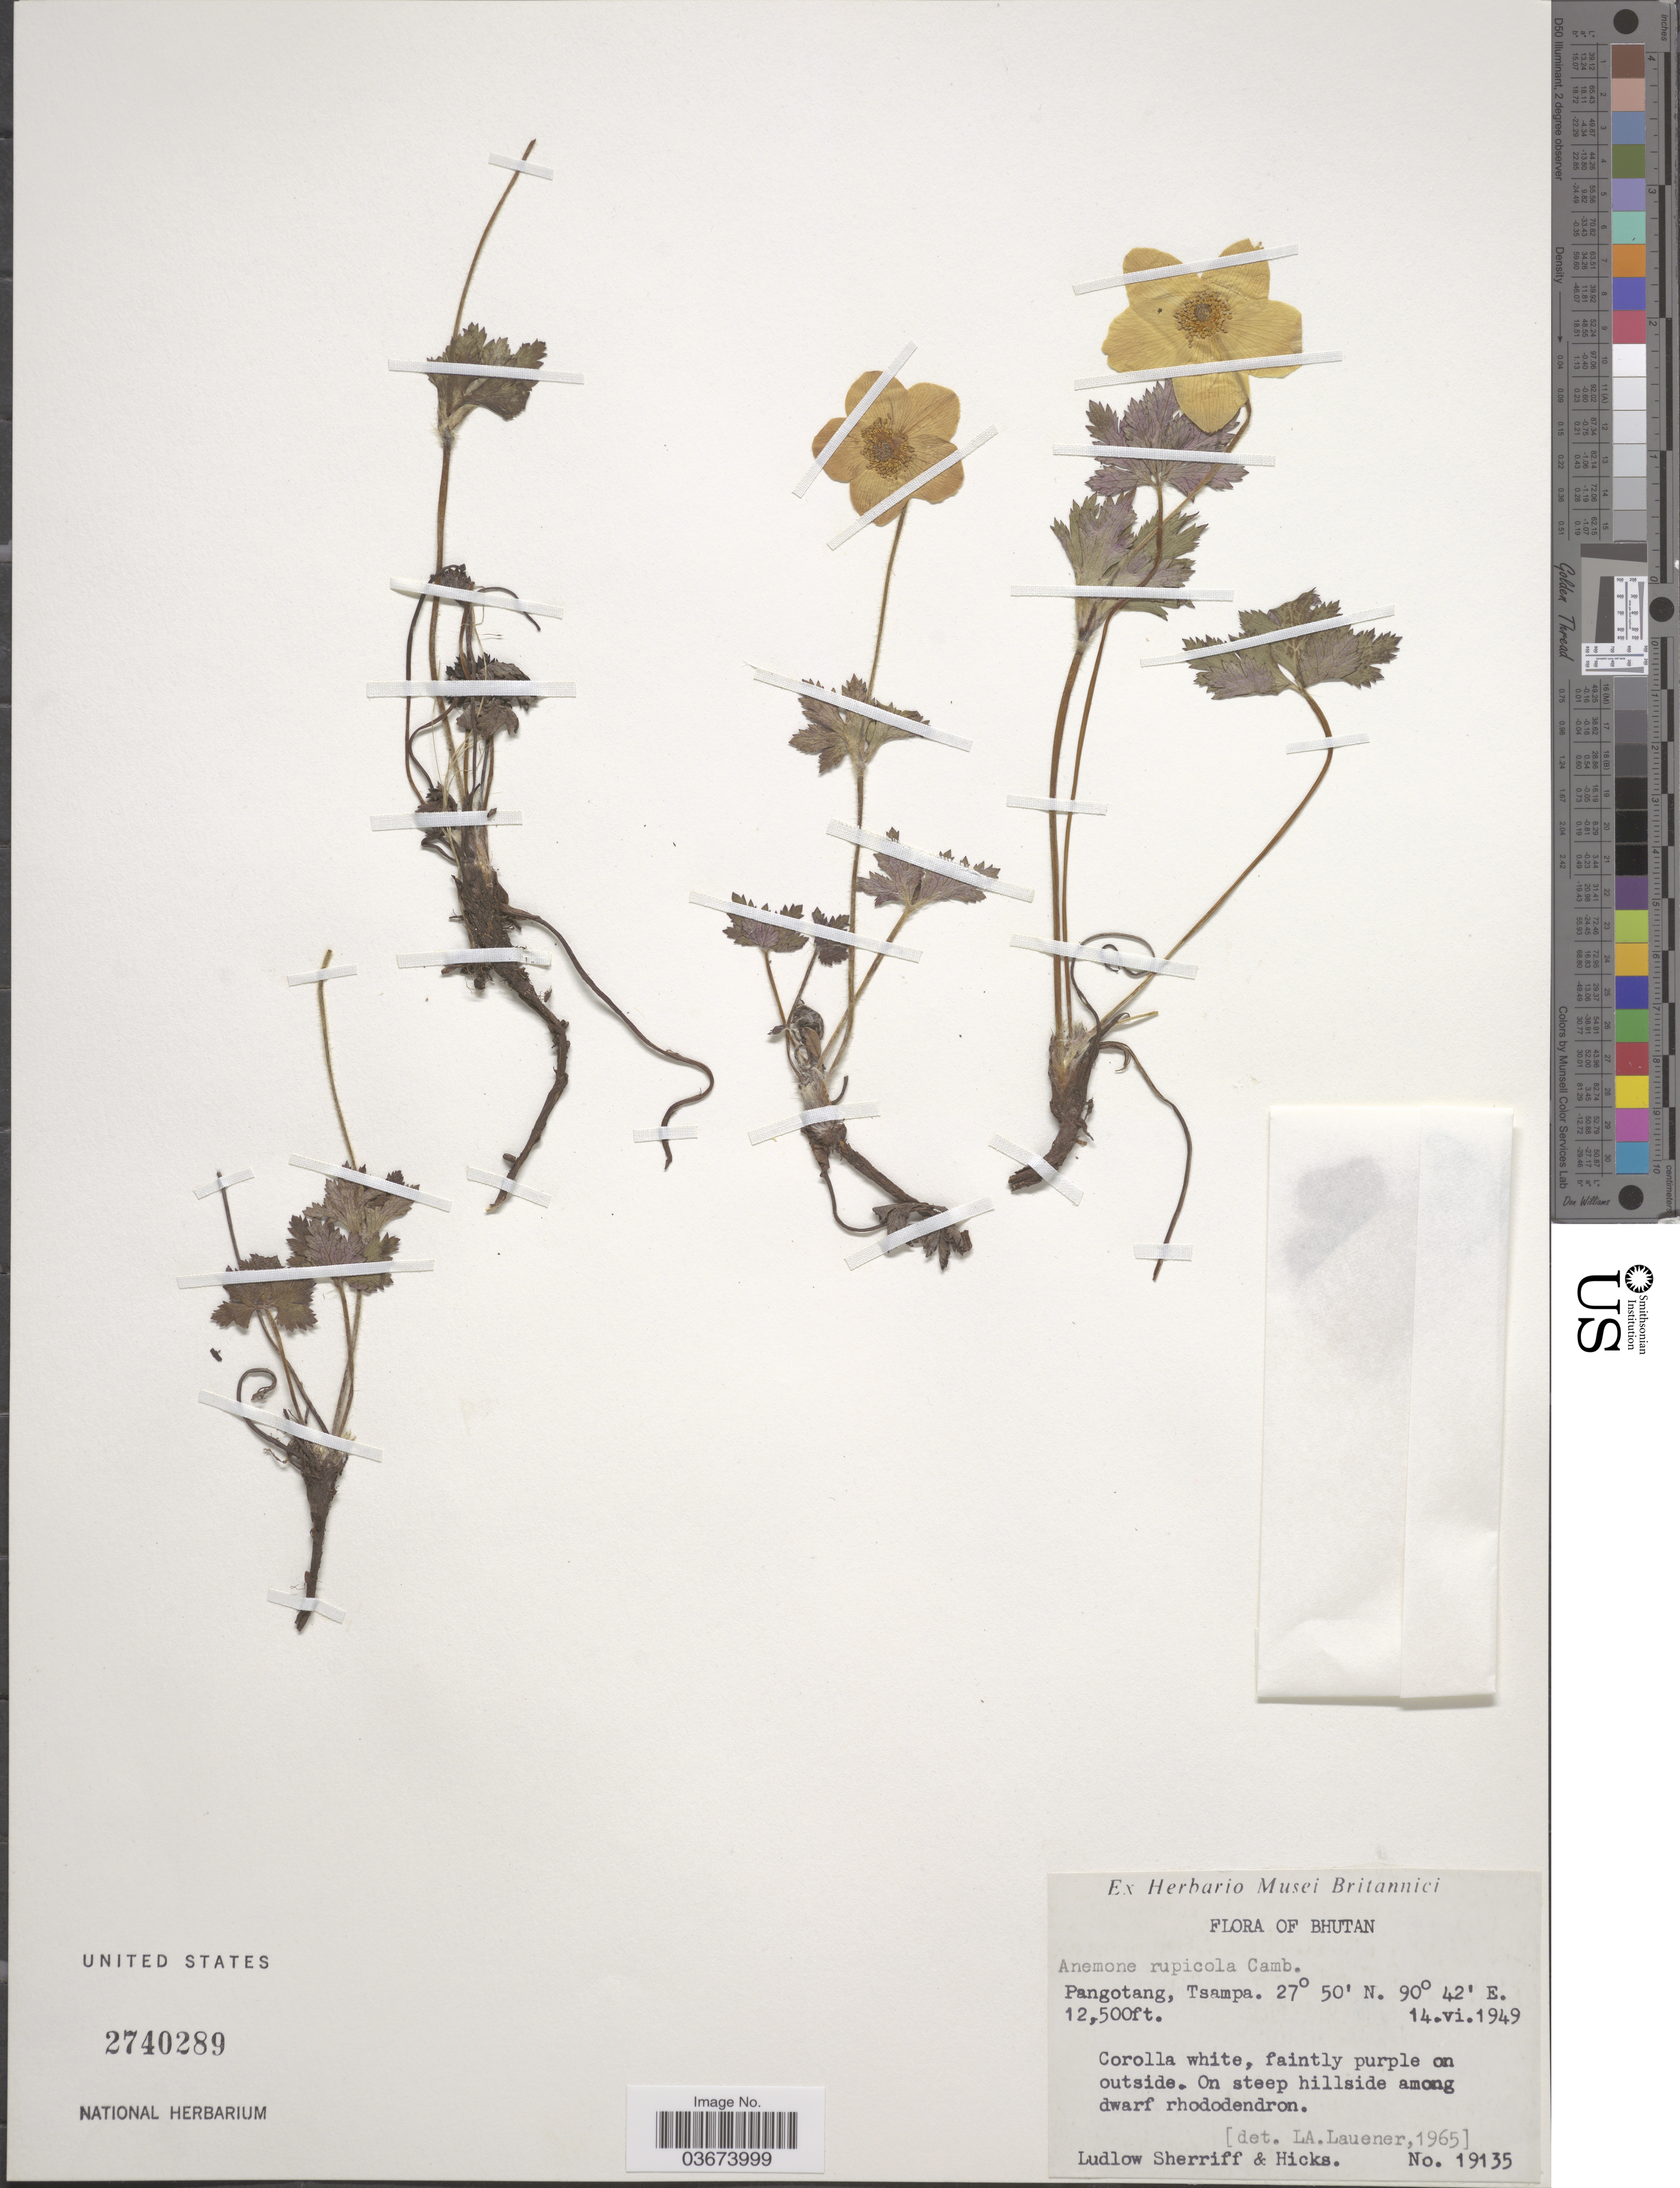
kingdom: Plantae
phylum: Tracheophyta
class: Magnoliopsida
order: Ranunculales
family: Ranunculaceae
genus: Anemone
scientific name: Anemone rupicola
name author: Cambess.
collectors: L. Sherriff & -. Hicks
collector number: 19135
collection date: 1949-06-14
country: Bhutan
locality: Pangotang, Tsampa.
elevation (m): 3810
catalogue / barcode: US 2740289